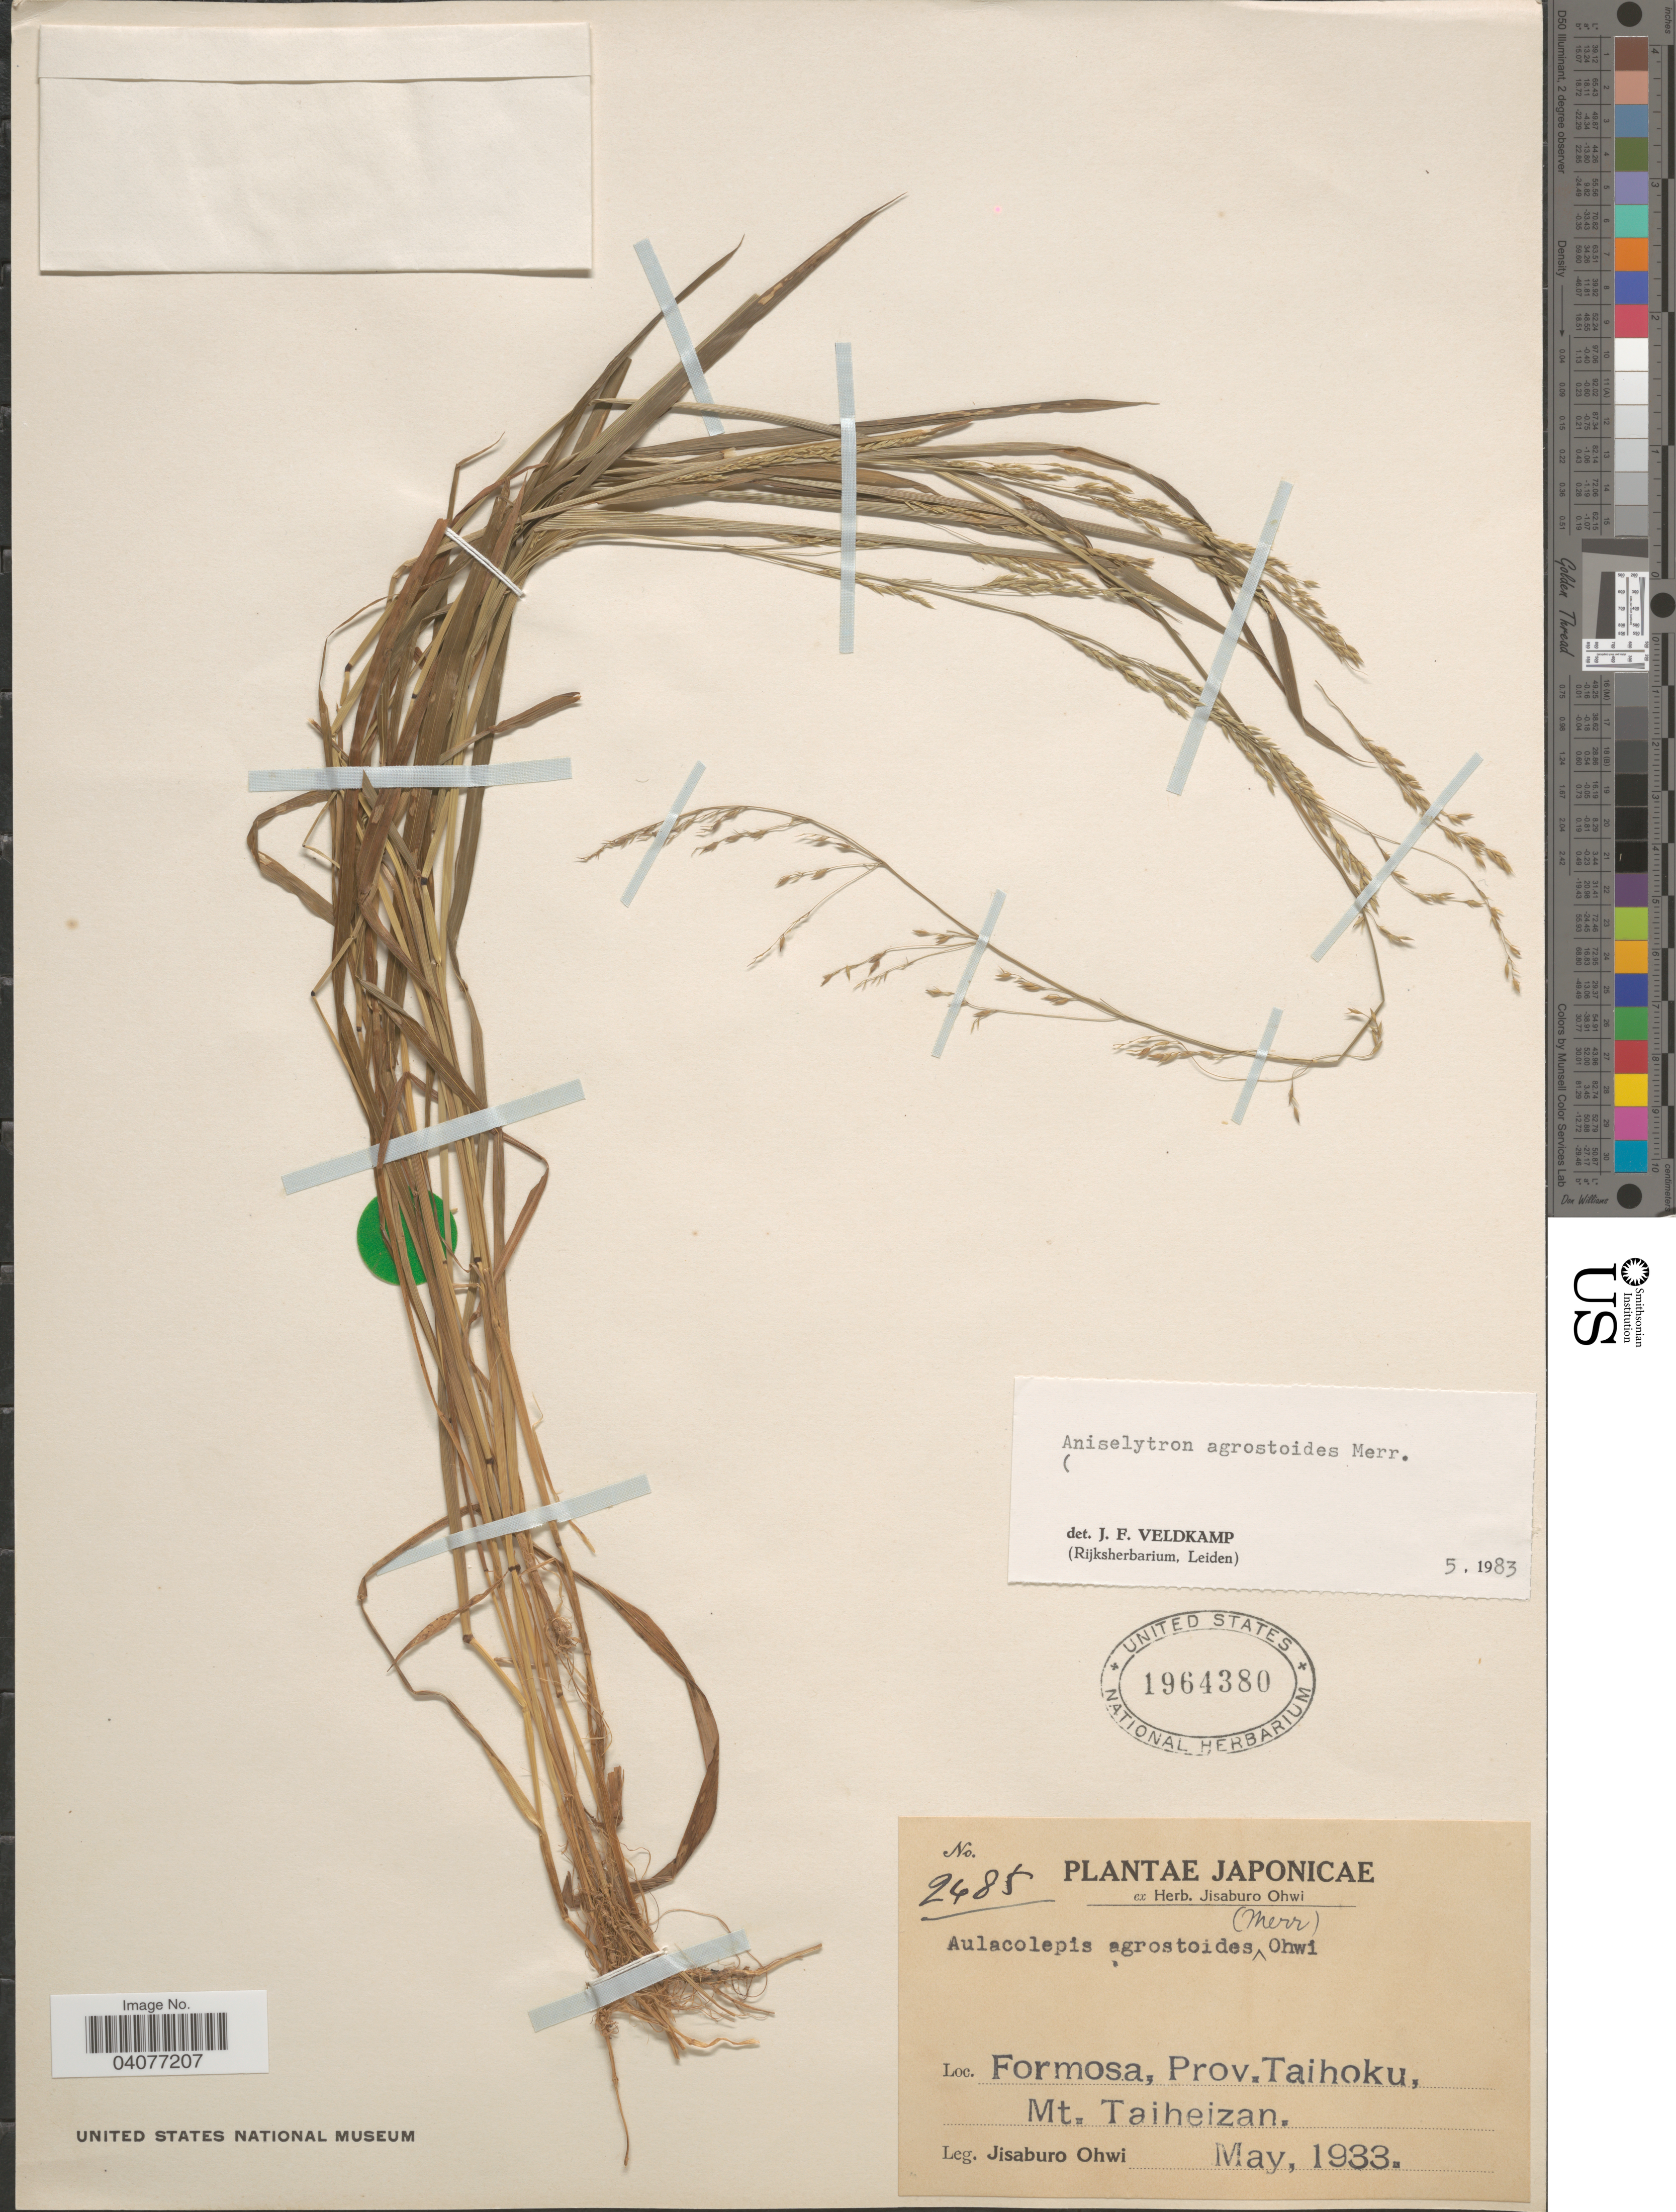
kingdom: Plantae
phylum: Tracheophyta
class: Liliopsida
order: Poales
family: Poaceae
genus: Aniselytron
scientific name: Aniselytron agrostoides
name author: Merr.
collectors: J. Ohwi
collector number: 2485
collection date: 1933-05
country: Taiwan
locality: Formosa, Prov. Taihoku, Mt. Taiheizan.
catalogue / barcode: US 1964380